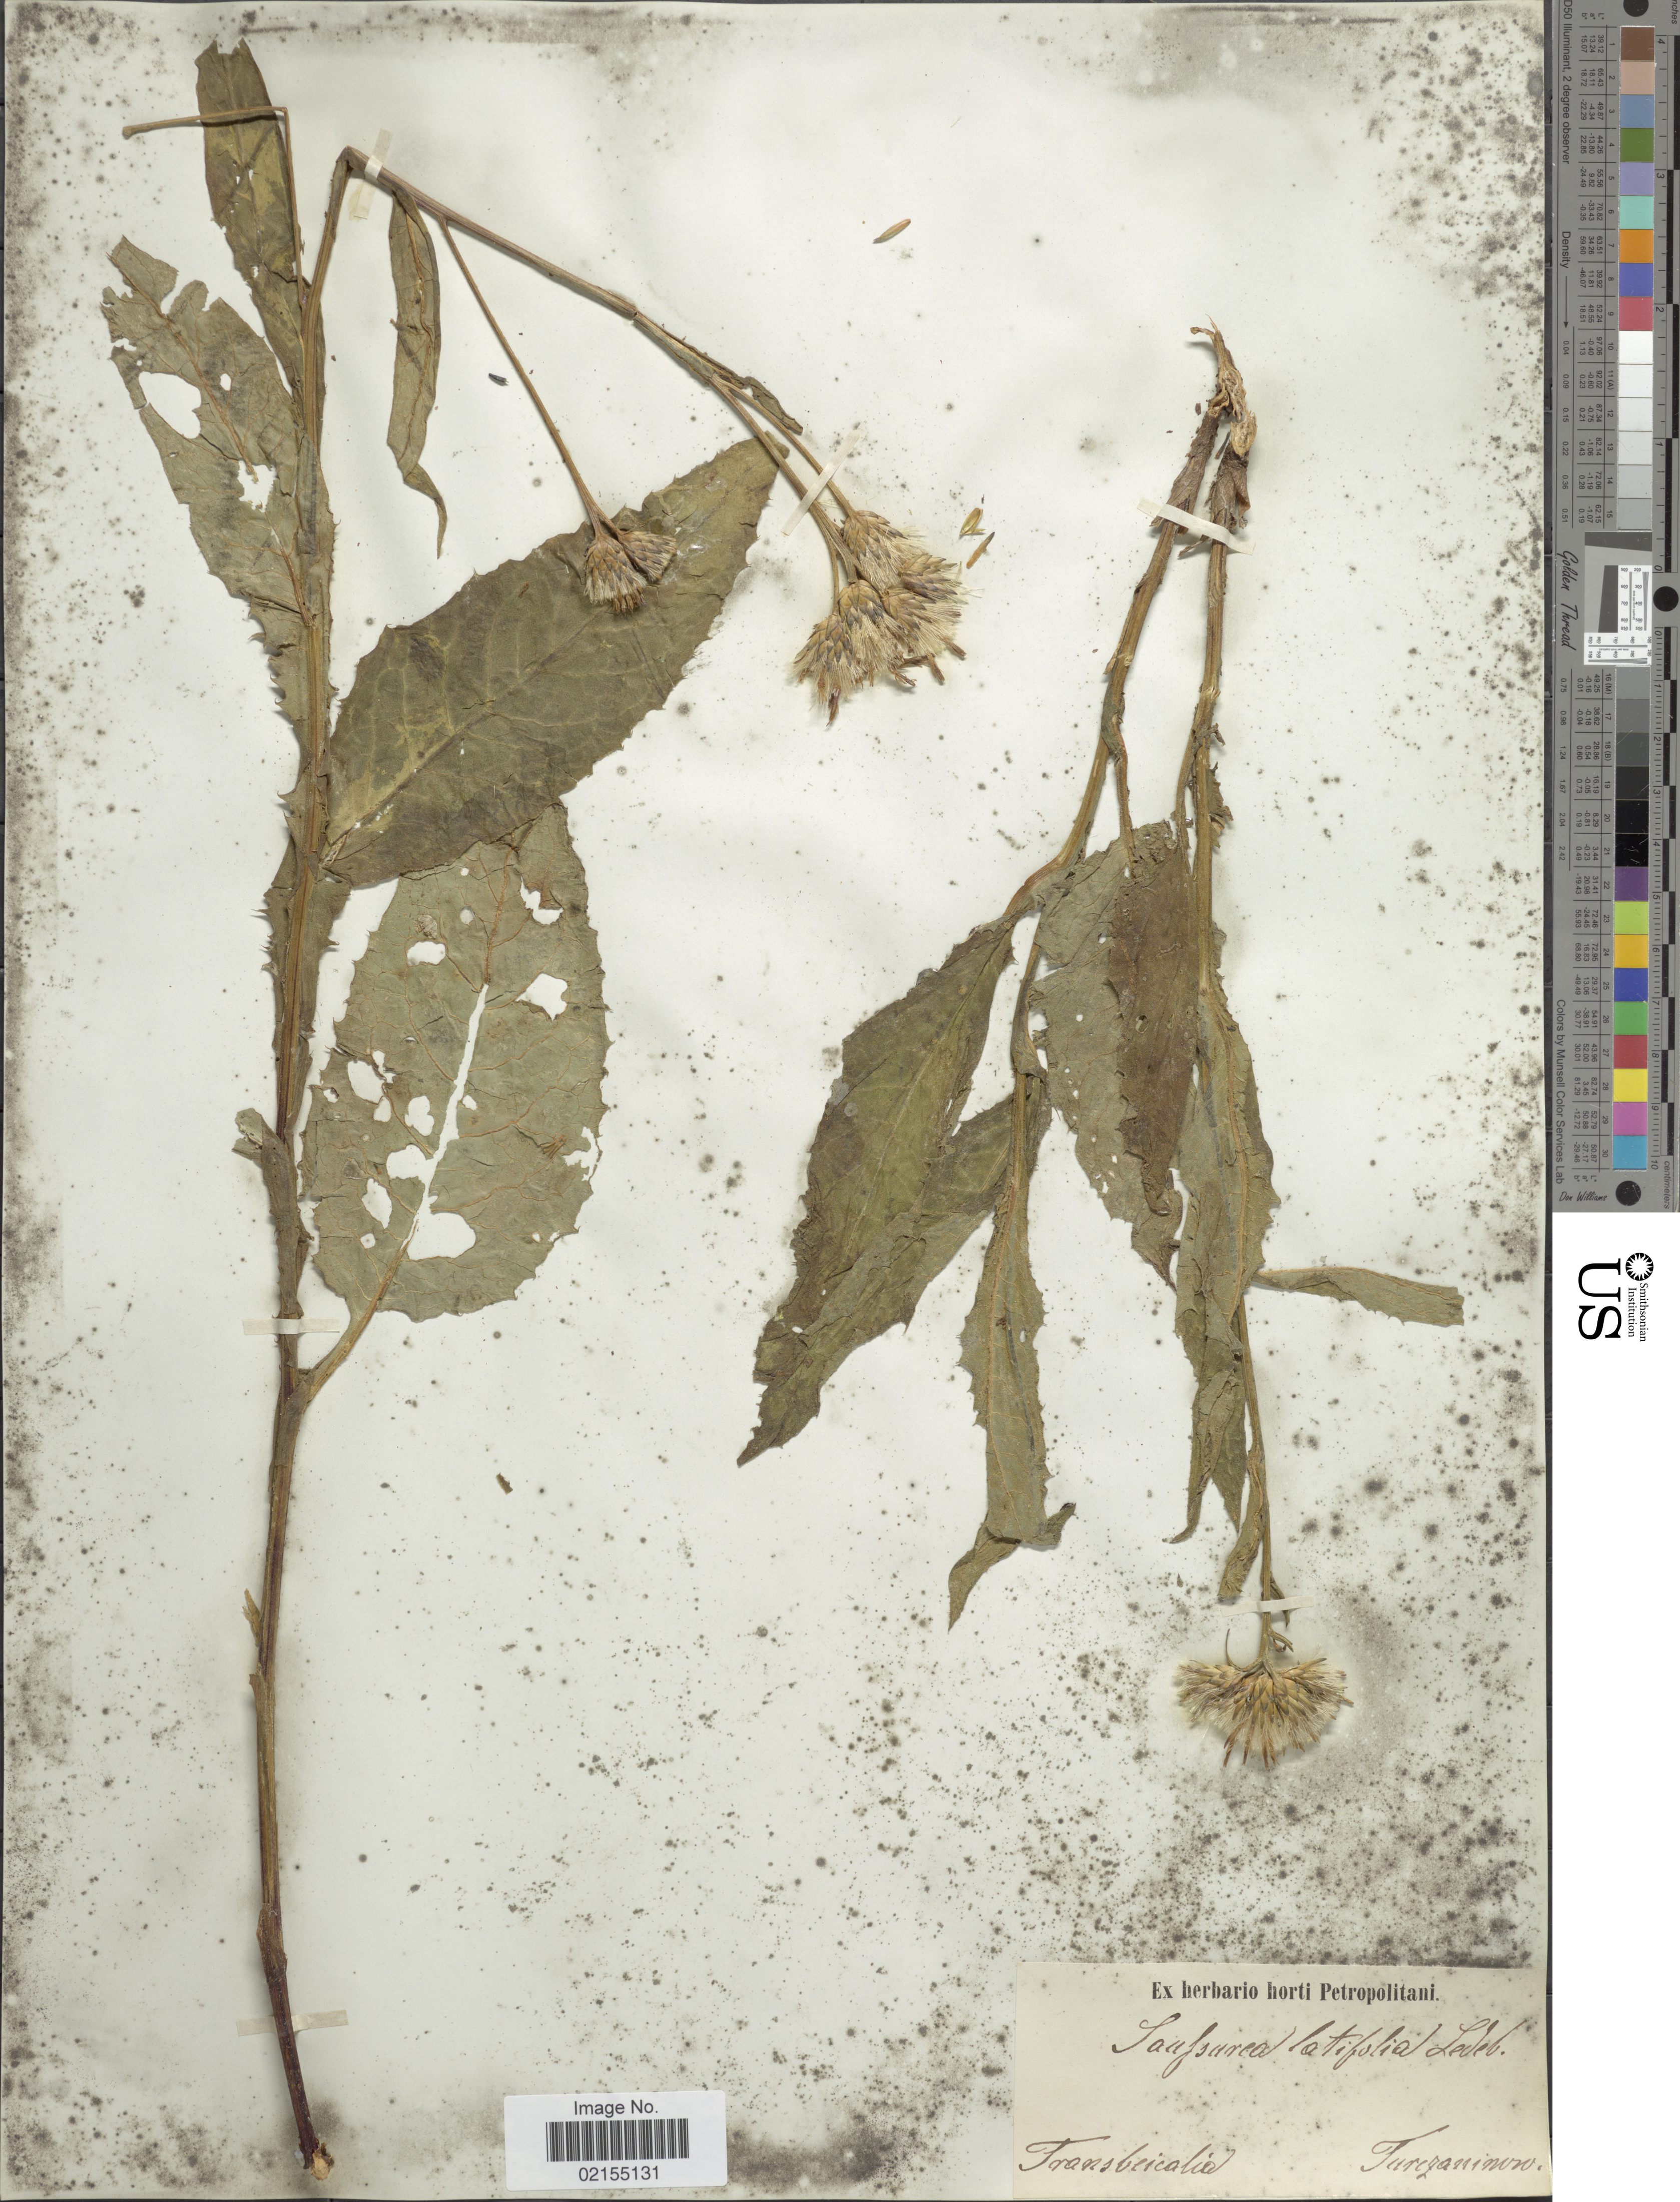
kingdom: Plantae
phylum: Tracheophyta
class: Magnoliopsida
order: Asterales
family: Asteraceae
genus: Saussurea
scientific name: Saussurea latifolia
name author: Ledeb.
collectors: N. Turczaninow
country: Russian Federation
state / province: Zabaykalsky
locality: Transbeicalia